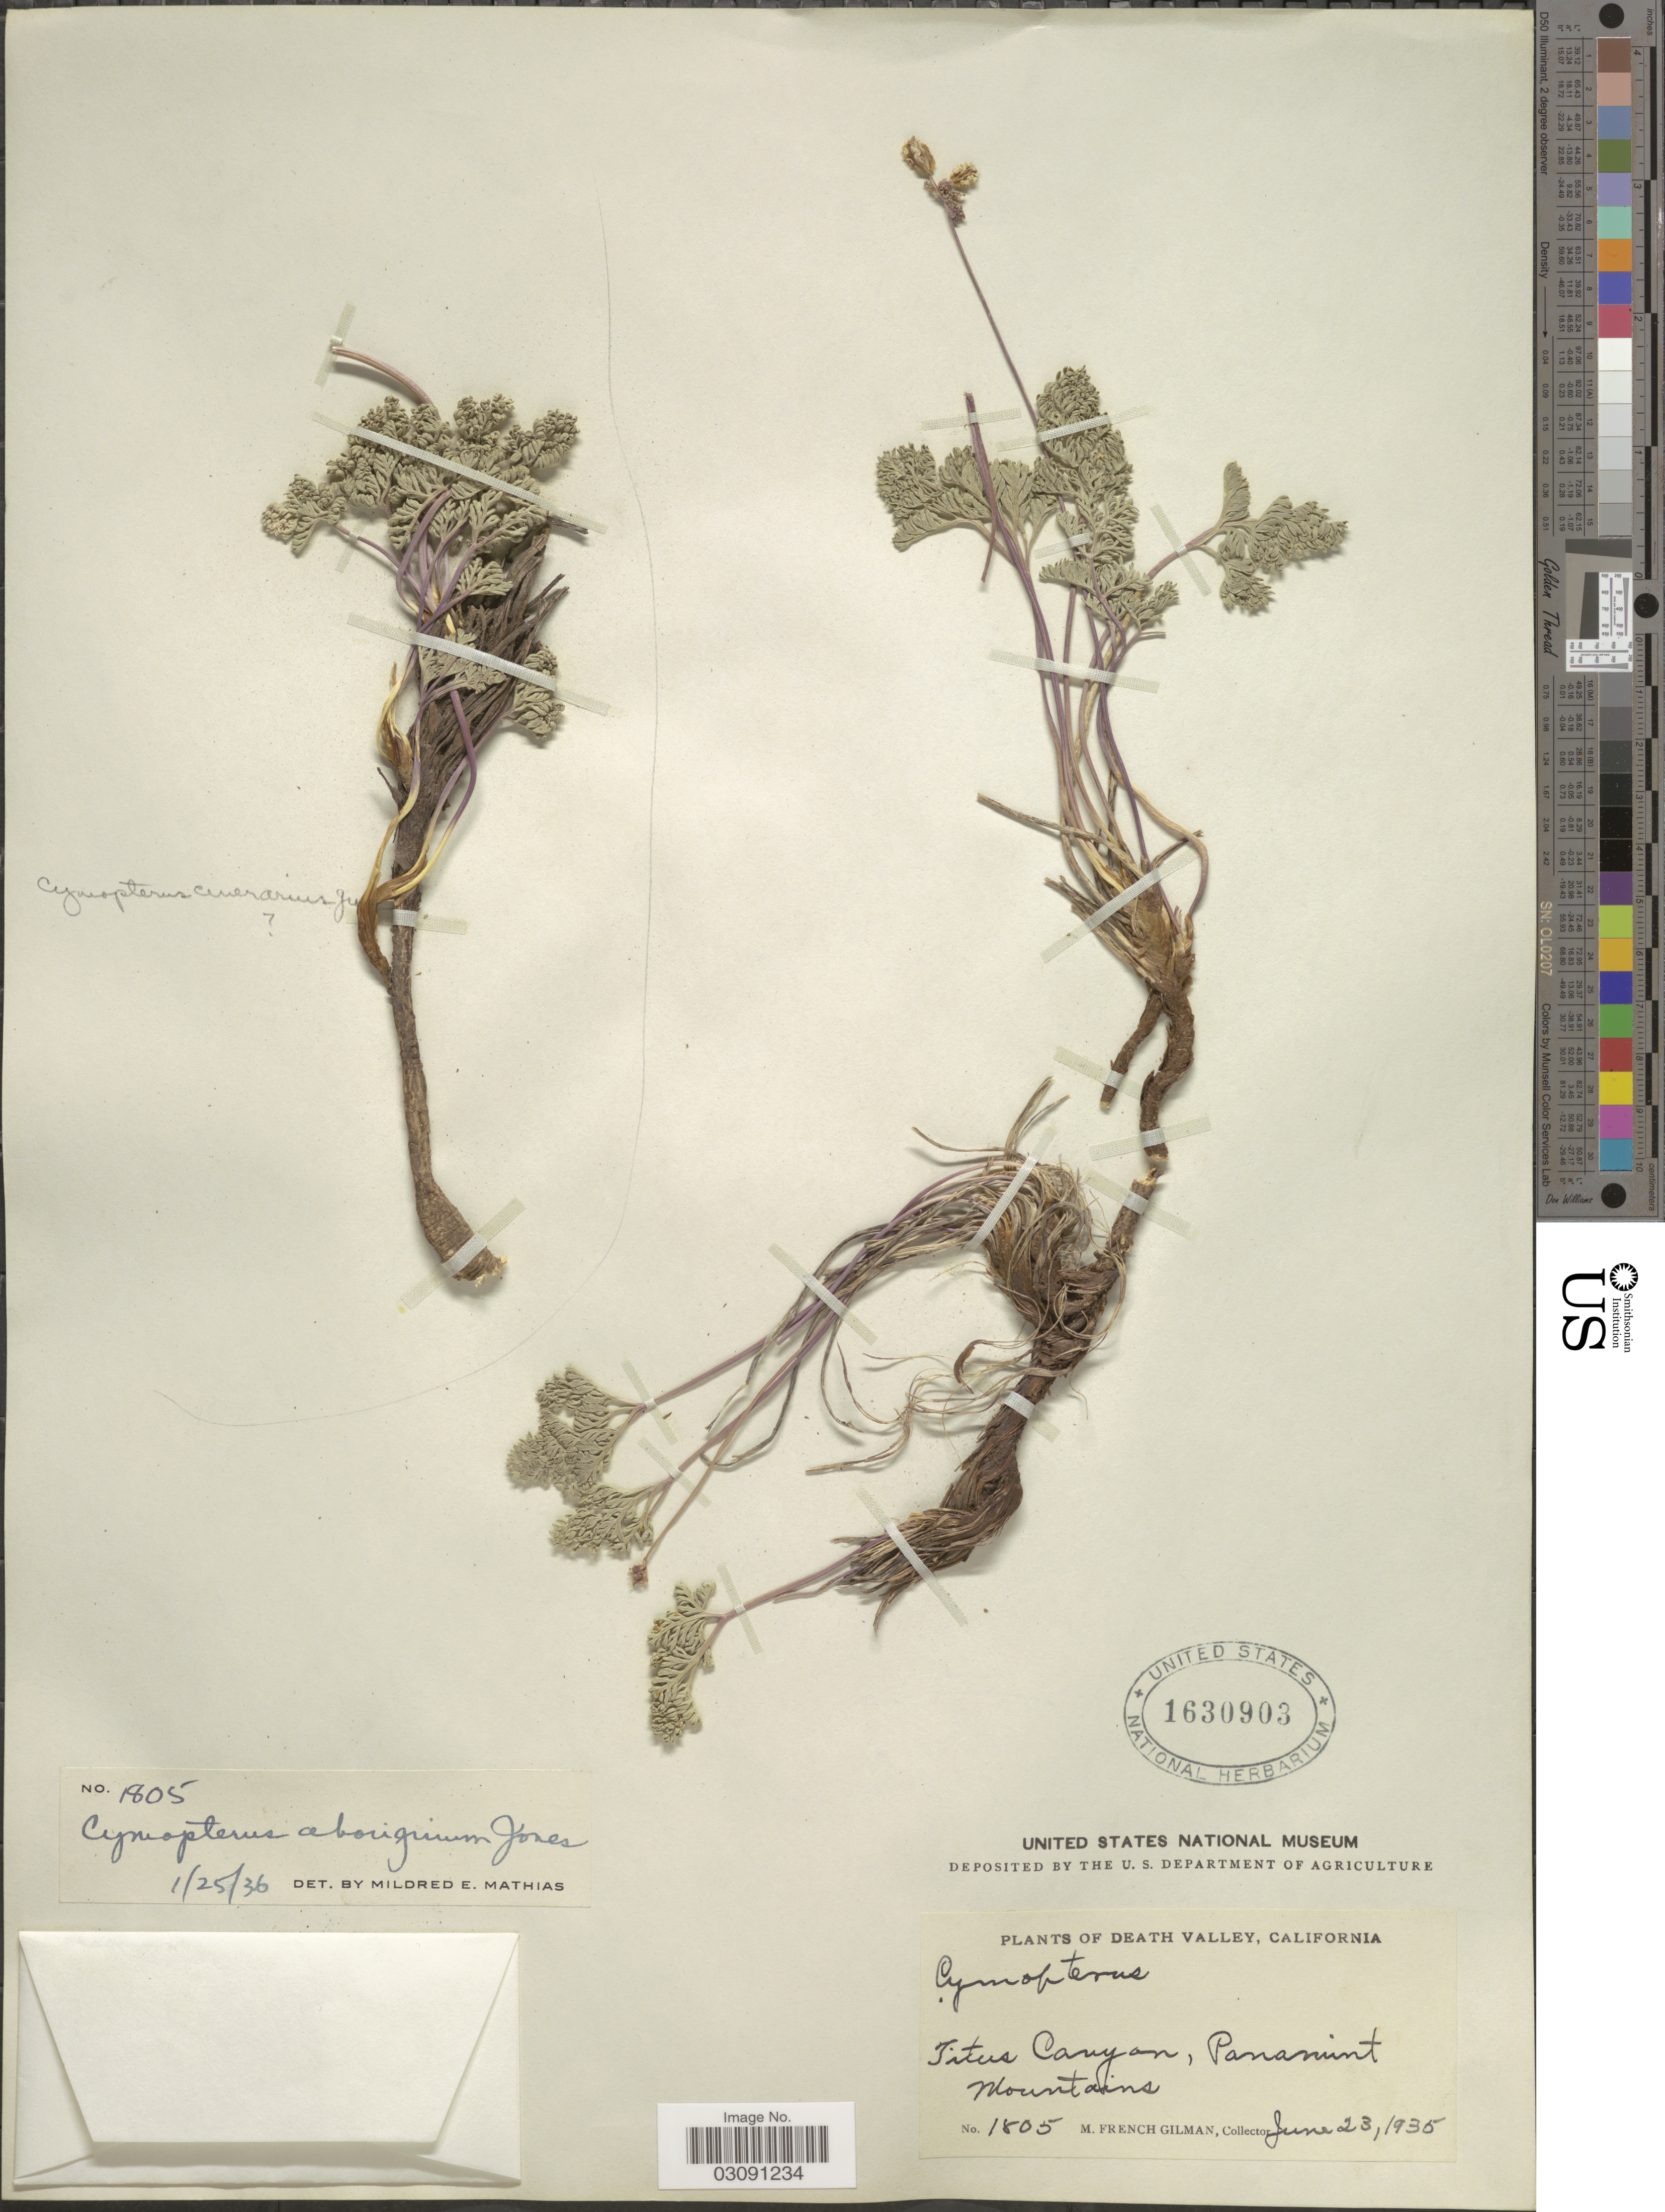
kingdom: Plantae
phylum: Tracheophyta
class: Magnoliopsida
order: Apiales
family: Apiaceae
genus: Cymopterus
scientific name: Cymopterus aboriginum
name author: M.E. Jones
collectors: M. F. Gilman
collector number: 1805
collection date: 1935-06-23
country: United States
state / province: California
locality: Death Valley, Titus Canyon, Panamint Mountains.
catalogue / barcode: US 1630903